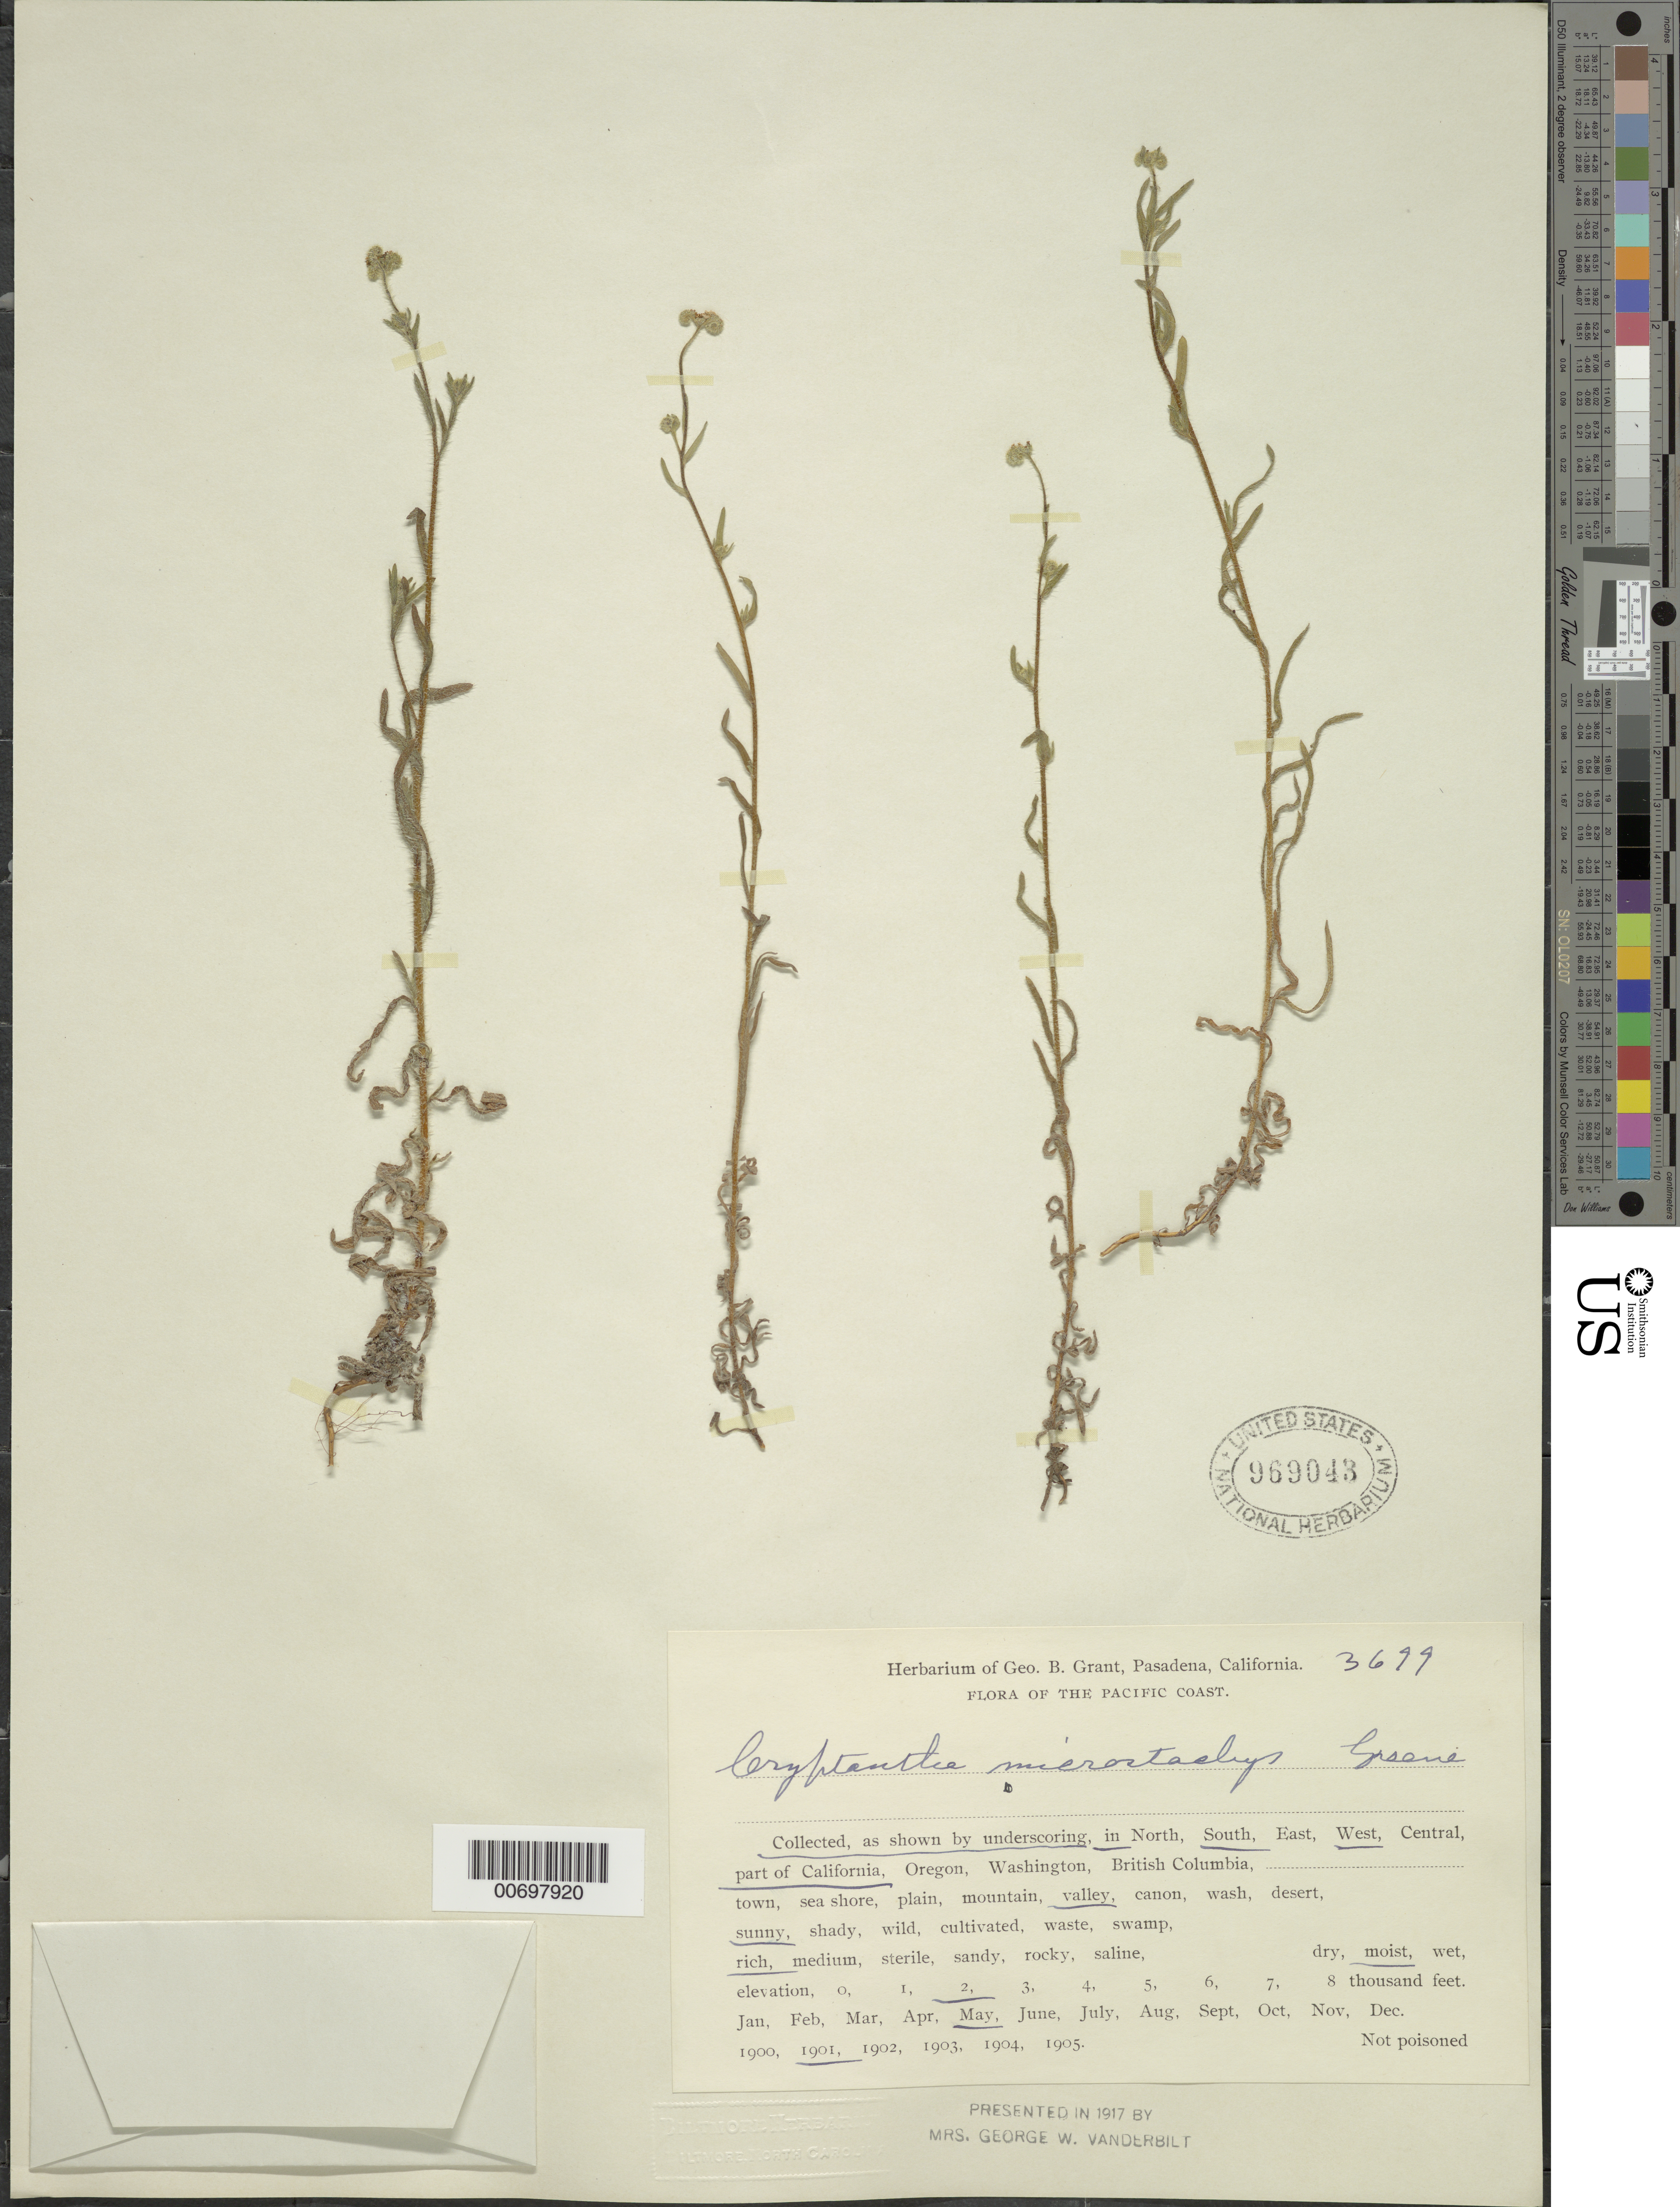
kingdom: Plantae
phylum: Tracheophyta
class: Magnoliopsida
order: Boraginales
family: Boraginaceae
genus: Cryptantha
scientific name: Cryptantha microstachys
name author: (Greene ex A. Gray) Greene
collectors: G. Grant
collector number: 3699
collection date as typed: May 1901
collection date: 1901-05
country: United States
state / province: California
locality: South, West, valley.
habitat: Sunny, rich, moist.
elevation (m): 610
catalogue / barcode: US 969043